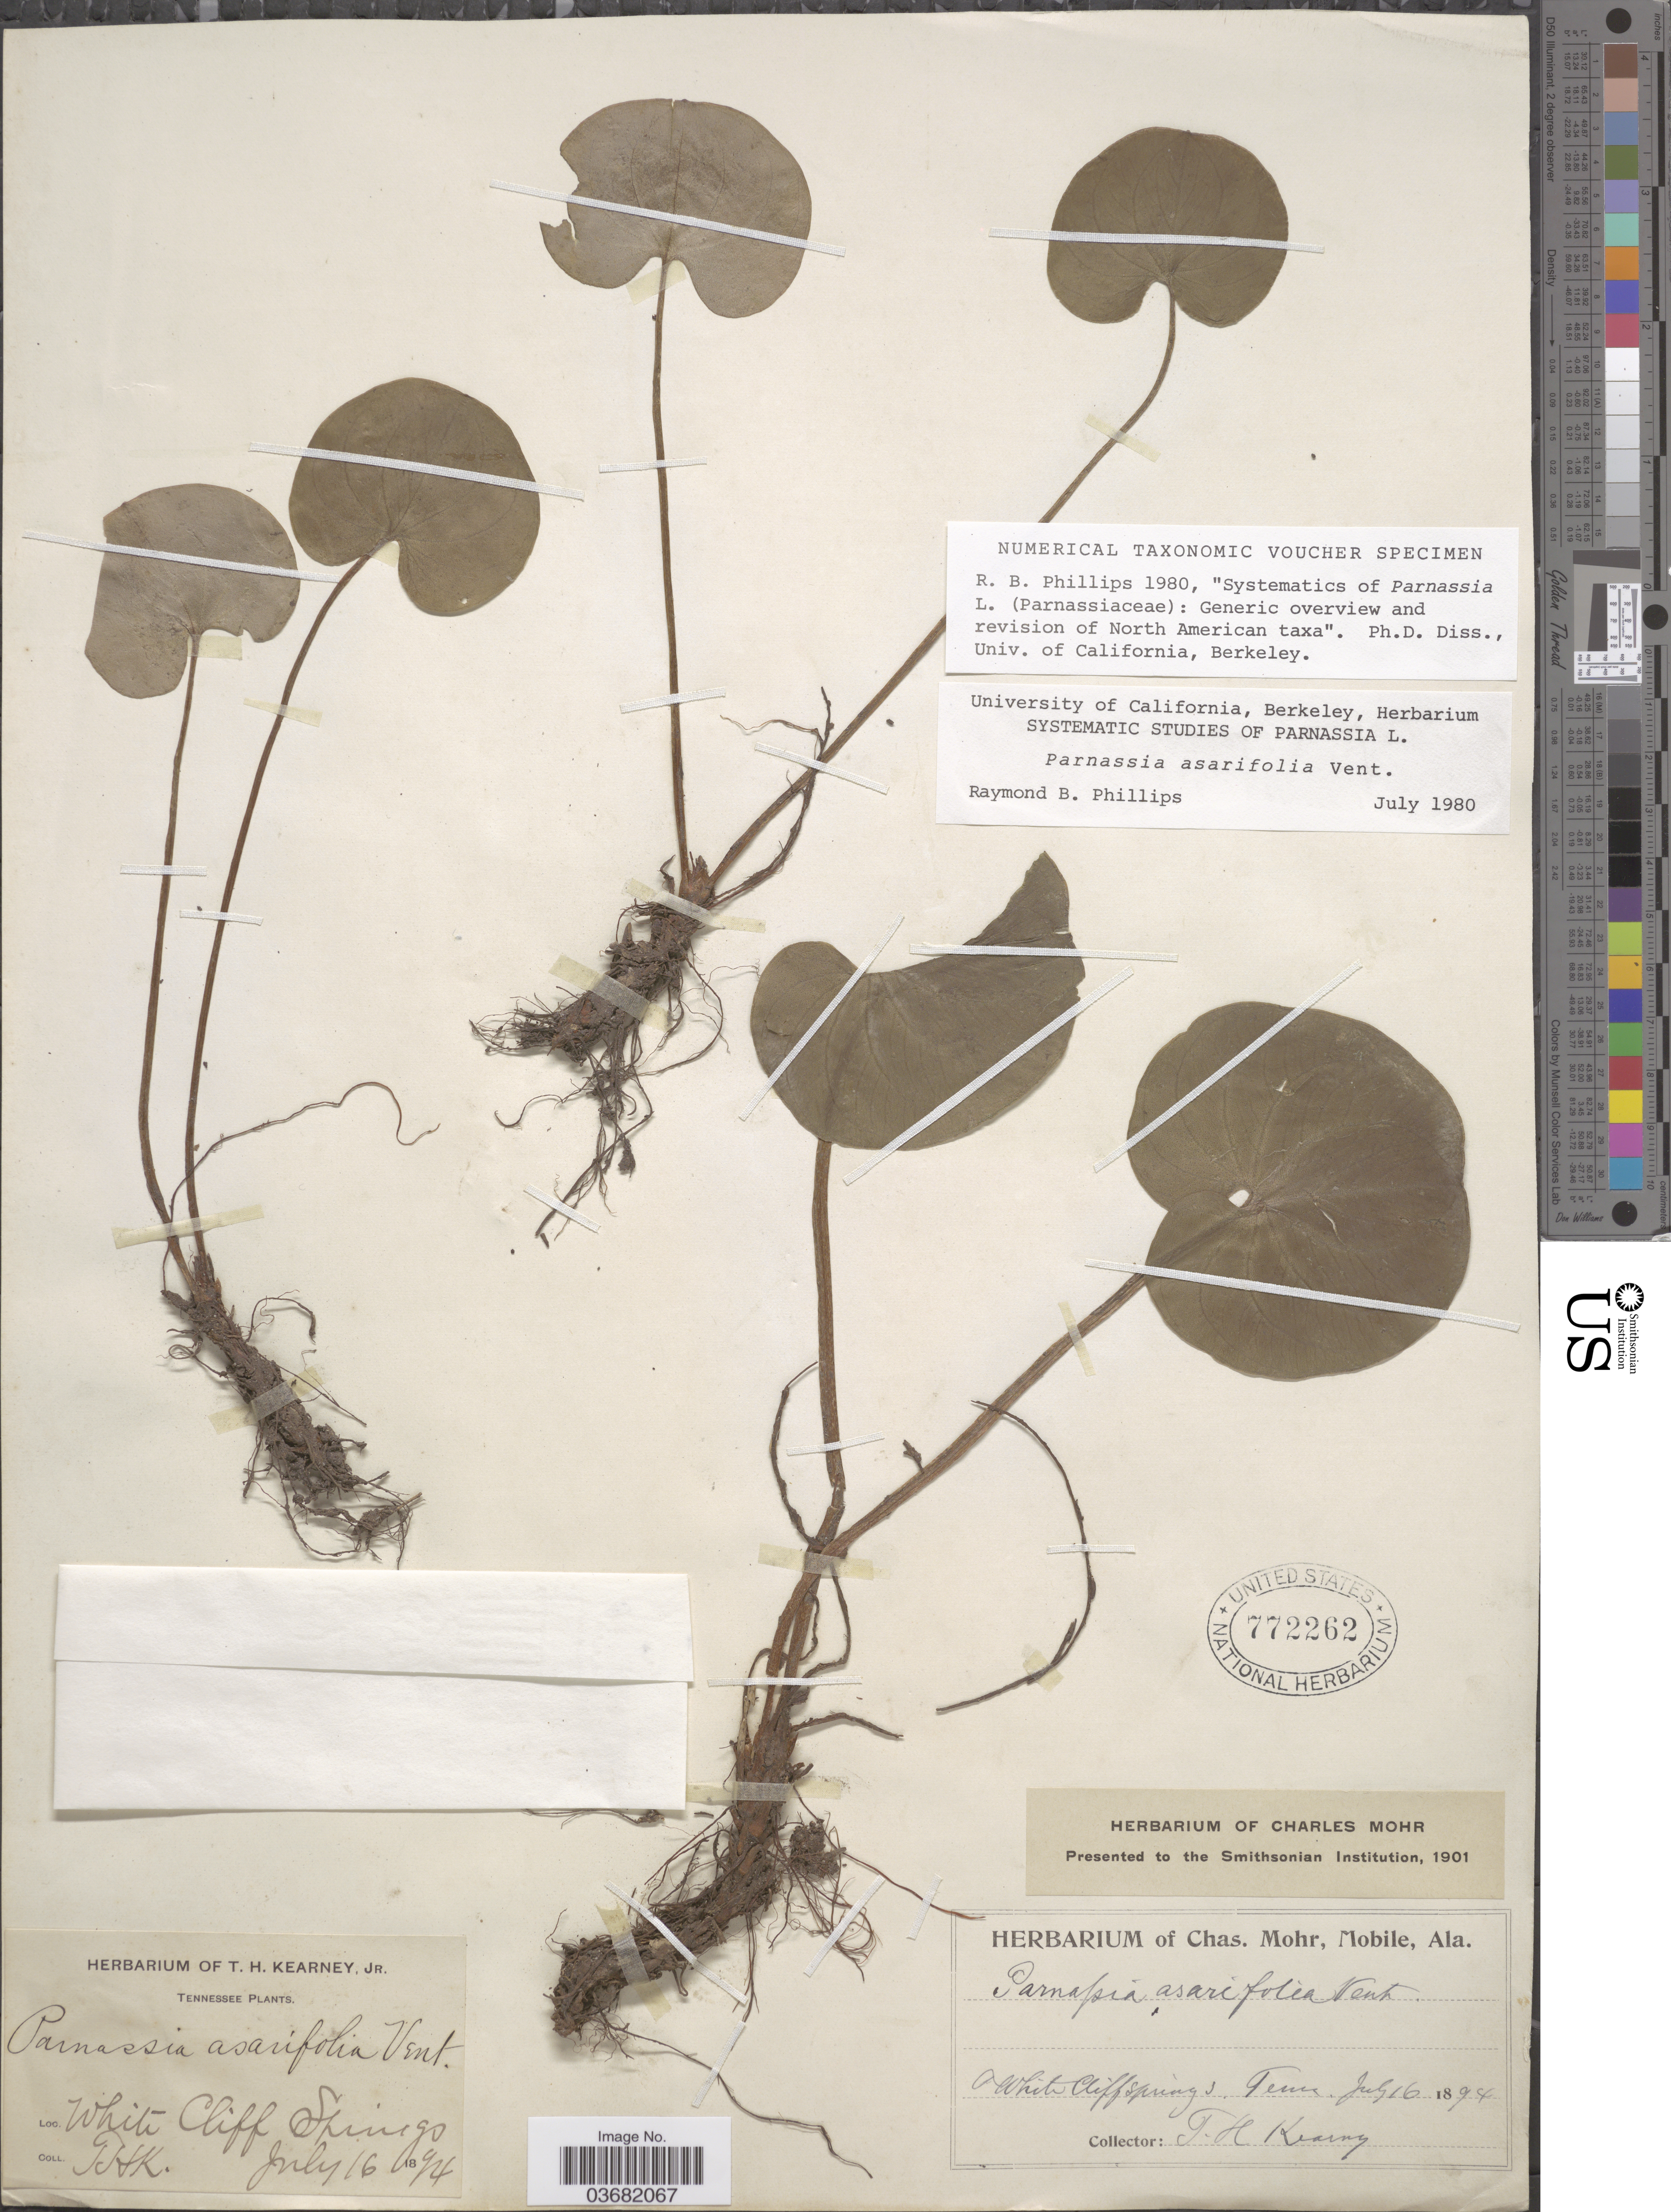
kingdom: Plantae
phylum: Tracheophyta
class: Magnoliopsida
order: Celastrales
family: Parnassiaceae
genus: Parnassia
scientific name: Parnassia asarifolia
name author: Vent.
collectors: T. H. Kearney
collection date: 1894-07-16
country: United States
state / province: Tennessee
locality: White Cliff Springs.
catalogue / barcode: US 772262